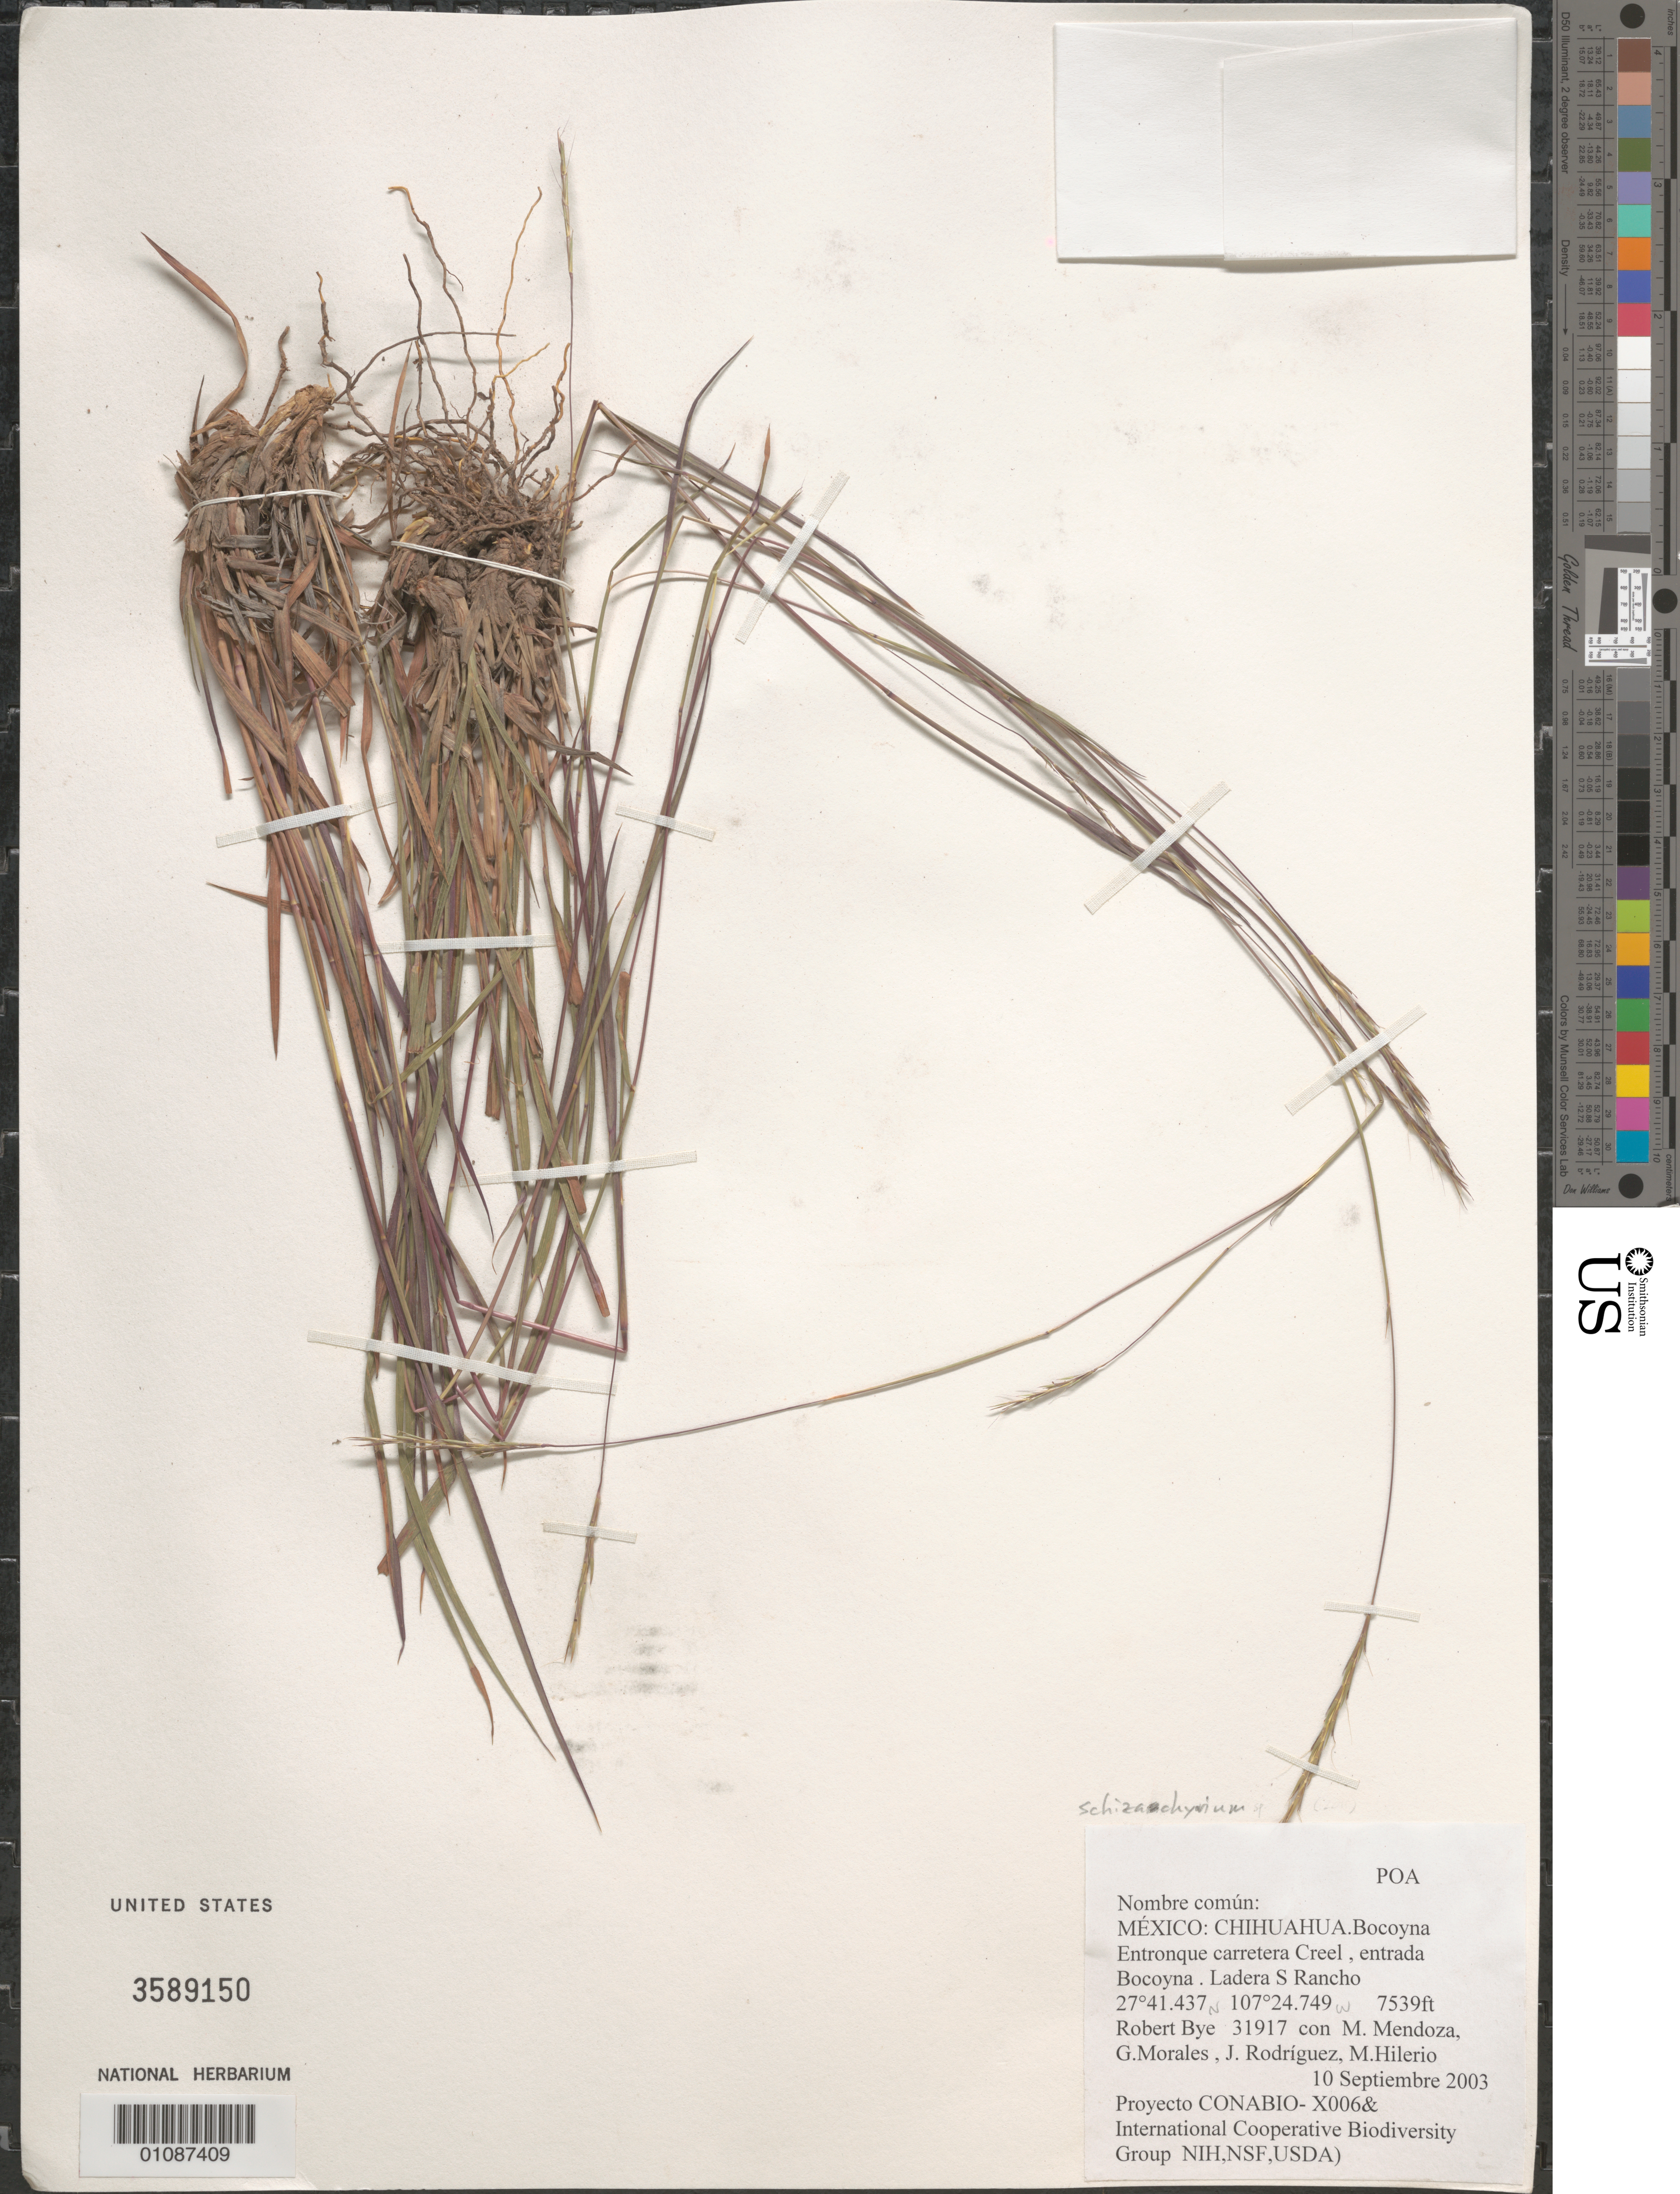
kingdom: Plantae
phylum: Tracheophyta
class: Liliopsida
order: Poales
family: Poaceae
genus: Schizachyrium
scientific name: Schizachyrium sp.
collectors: R. A. Bye, M. Mendoza Garcia, G. Morales, J. Rodríguez & M. Hilerio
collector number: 31917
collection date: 2003-09-10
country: Mexico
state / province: Chihuahua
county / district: Bocoyna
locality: Entronque carretera Creel, entrada Bocoyna. Ladera S Rancho.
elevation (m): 2298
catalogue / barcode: US 3589150